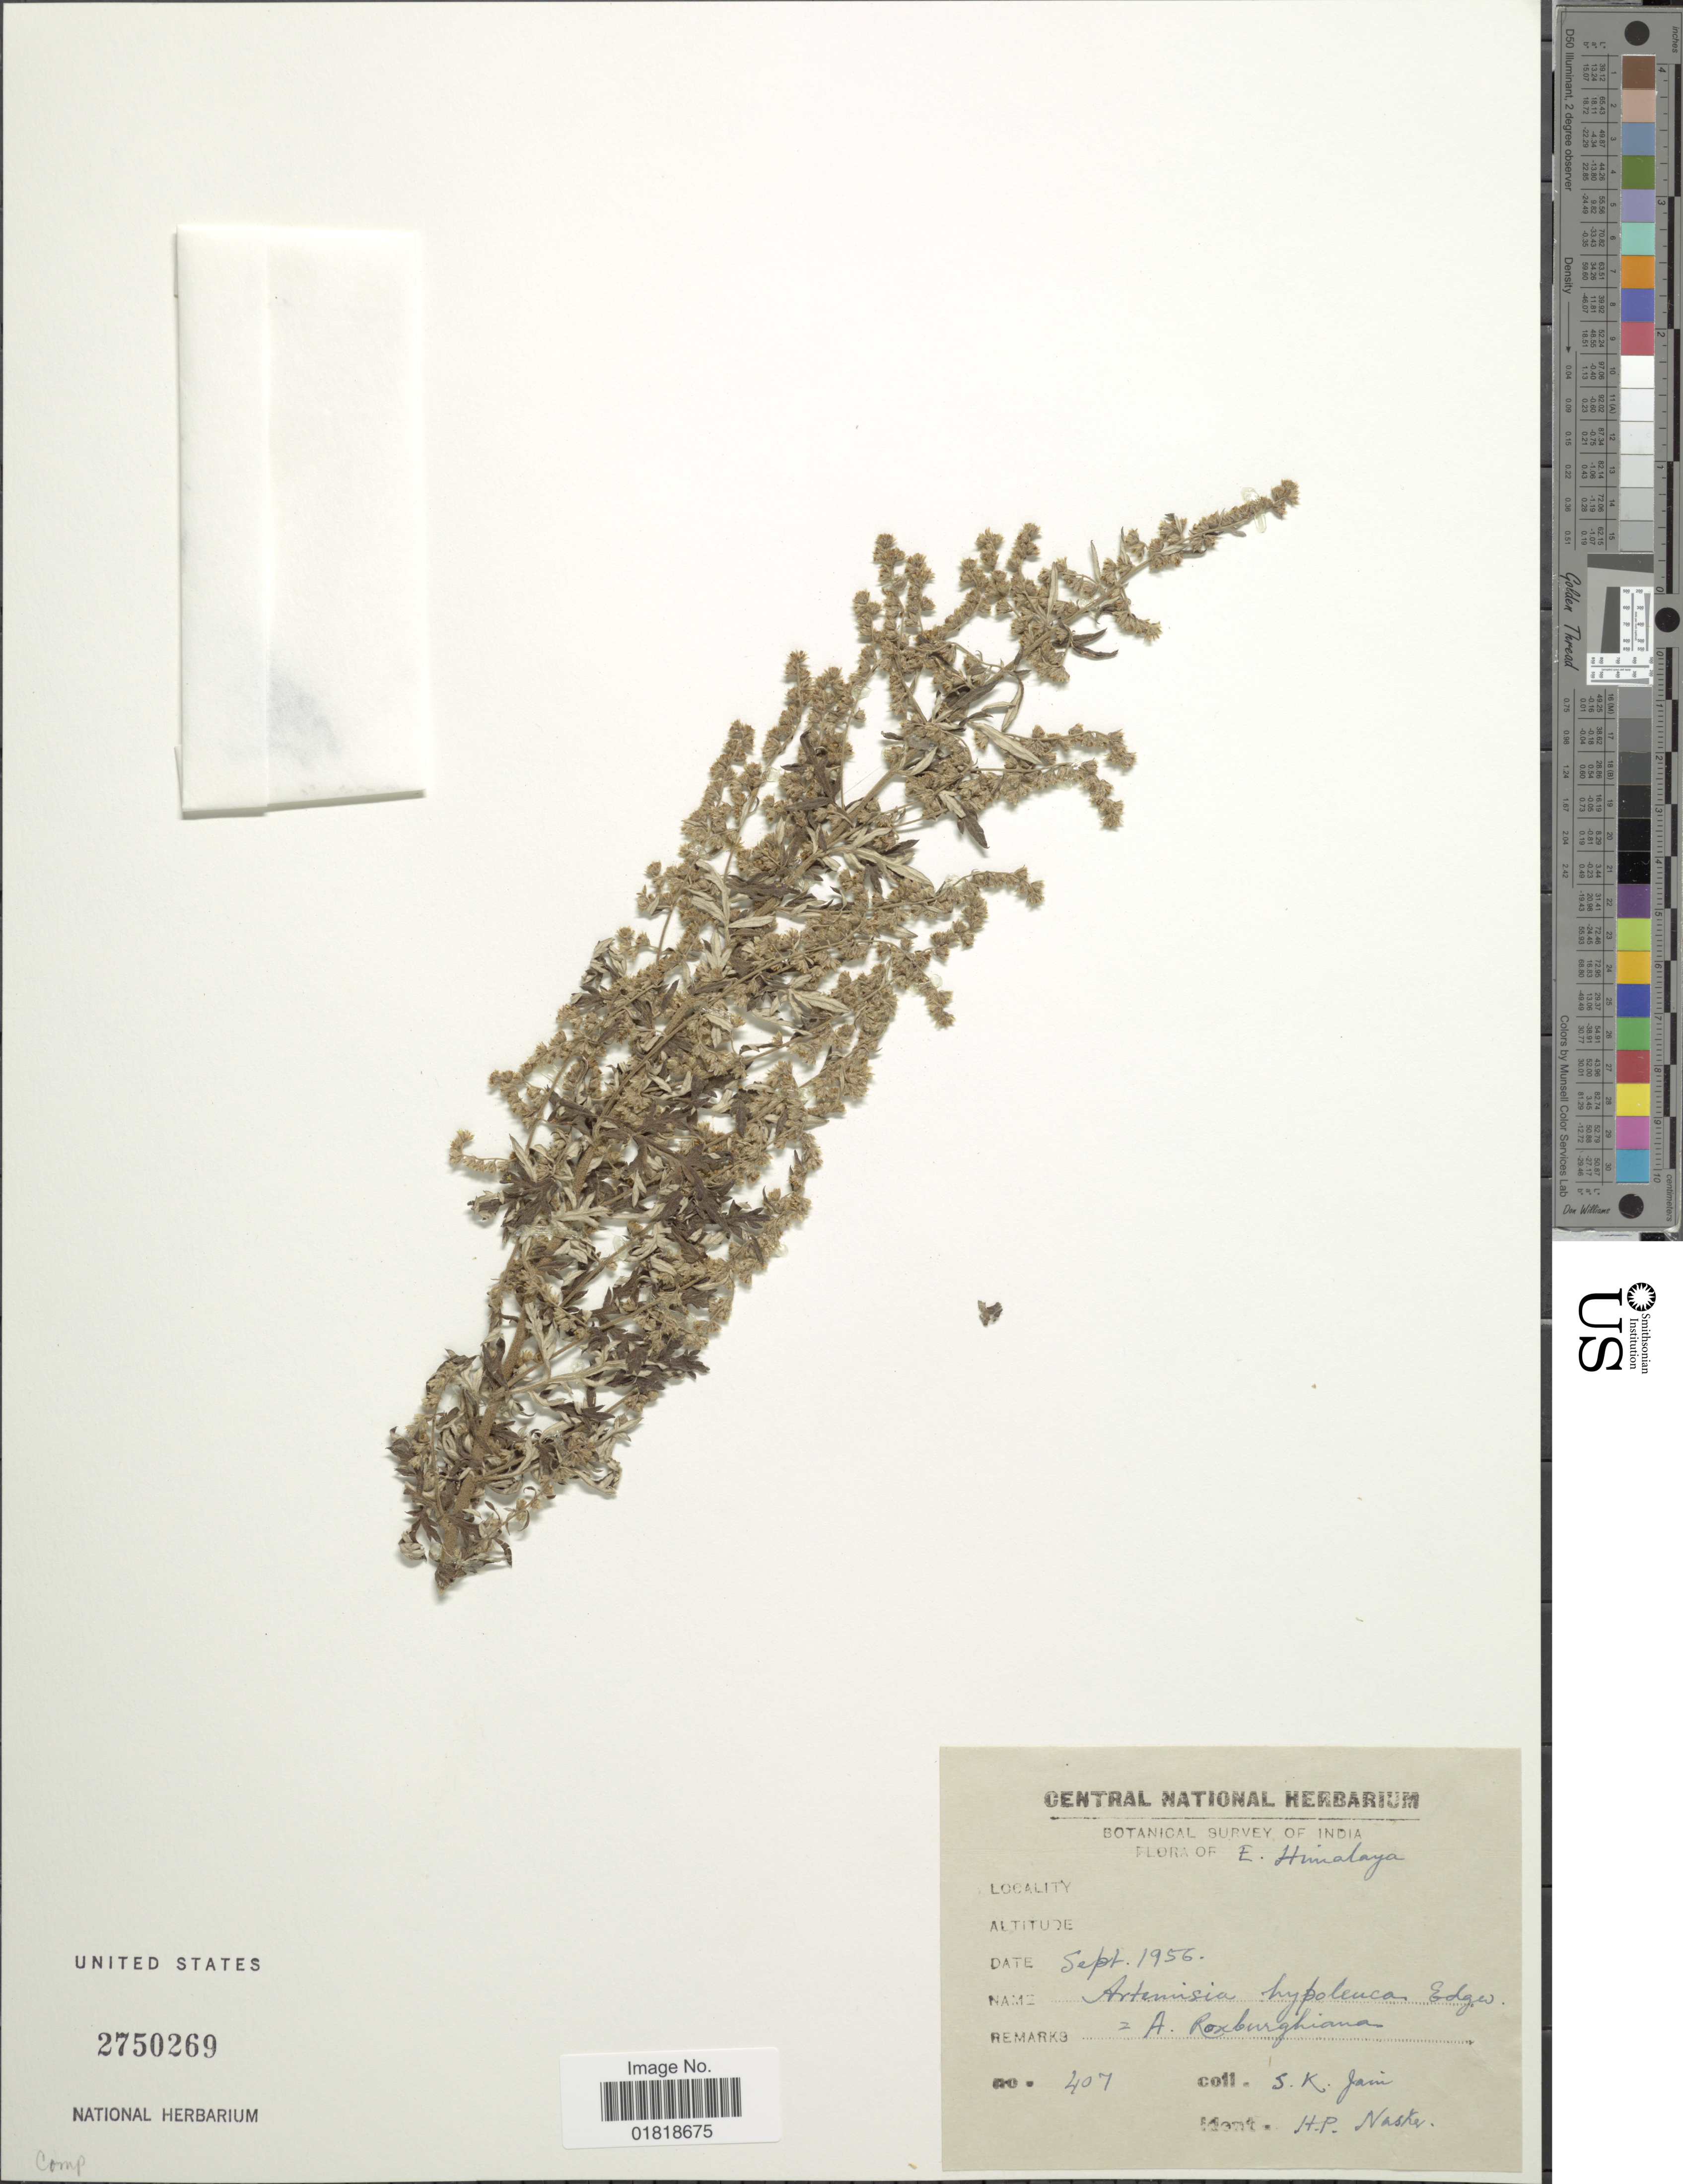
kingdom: Plantae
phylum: Tracheophyta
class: Magnoliopsida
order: Asterales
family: Asteraceae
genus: Artemisia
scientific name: Artemisia hypoleuca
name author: Edgew.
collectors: S. Jain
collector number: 407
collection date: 1956-09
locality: E. Himalaya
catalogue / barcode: US 2750269